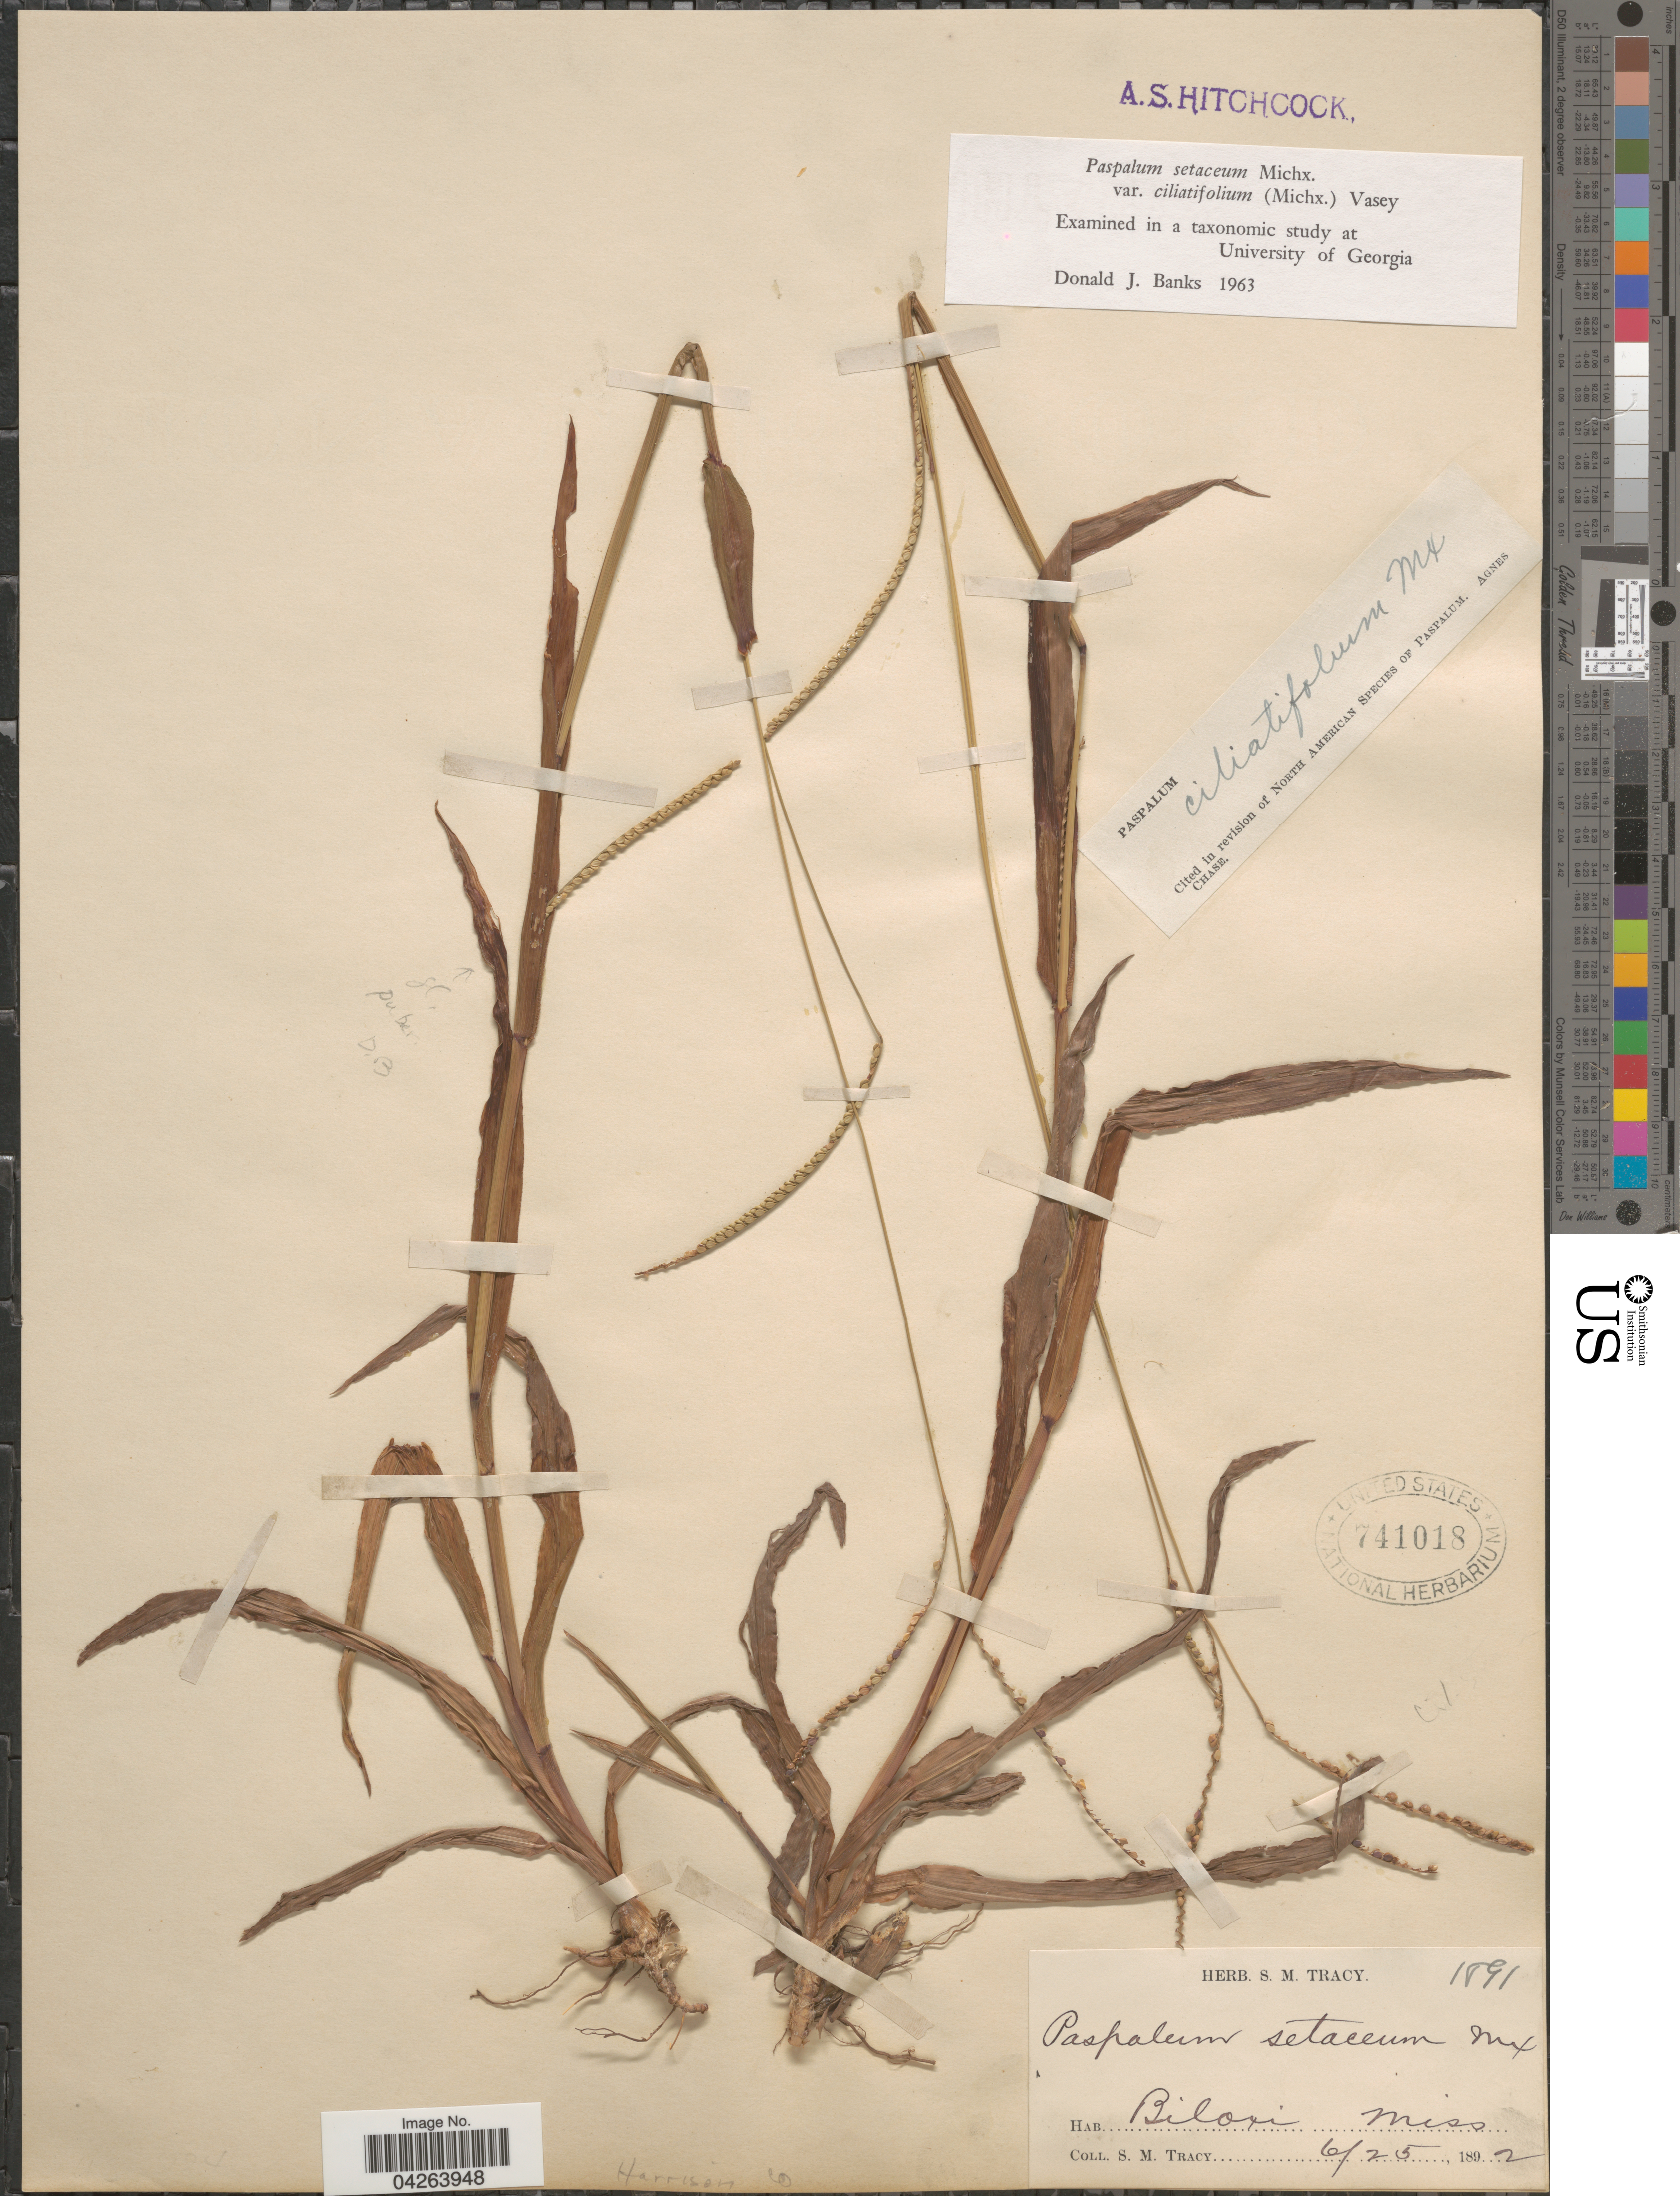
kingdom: Plantae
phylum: Tracheophyta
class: Liliopsida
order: Poales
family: Poaceae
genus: Paspalum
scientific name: Paspalum setaceum var. ciliatifolium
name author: (Michx.) Vasey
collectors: S. M. Tracy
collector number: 1891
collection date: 1892-06-25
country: United States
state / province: Mississippi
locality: Biloxi. Harrison Co.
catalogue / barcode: US 741018